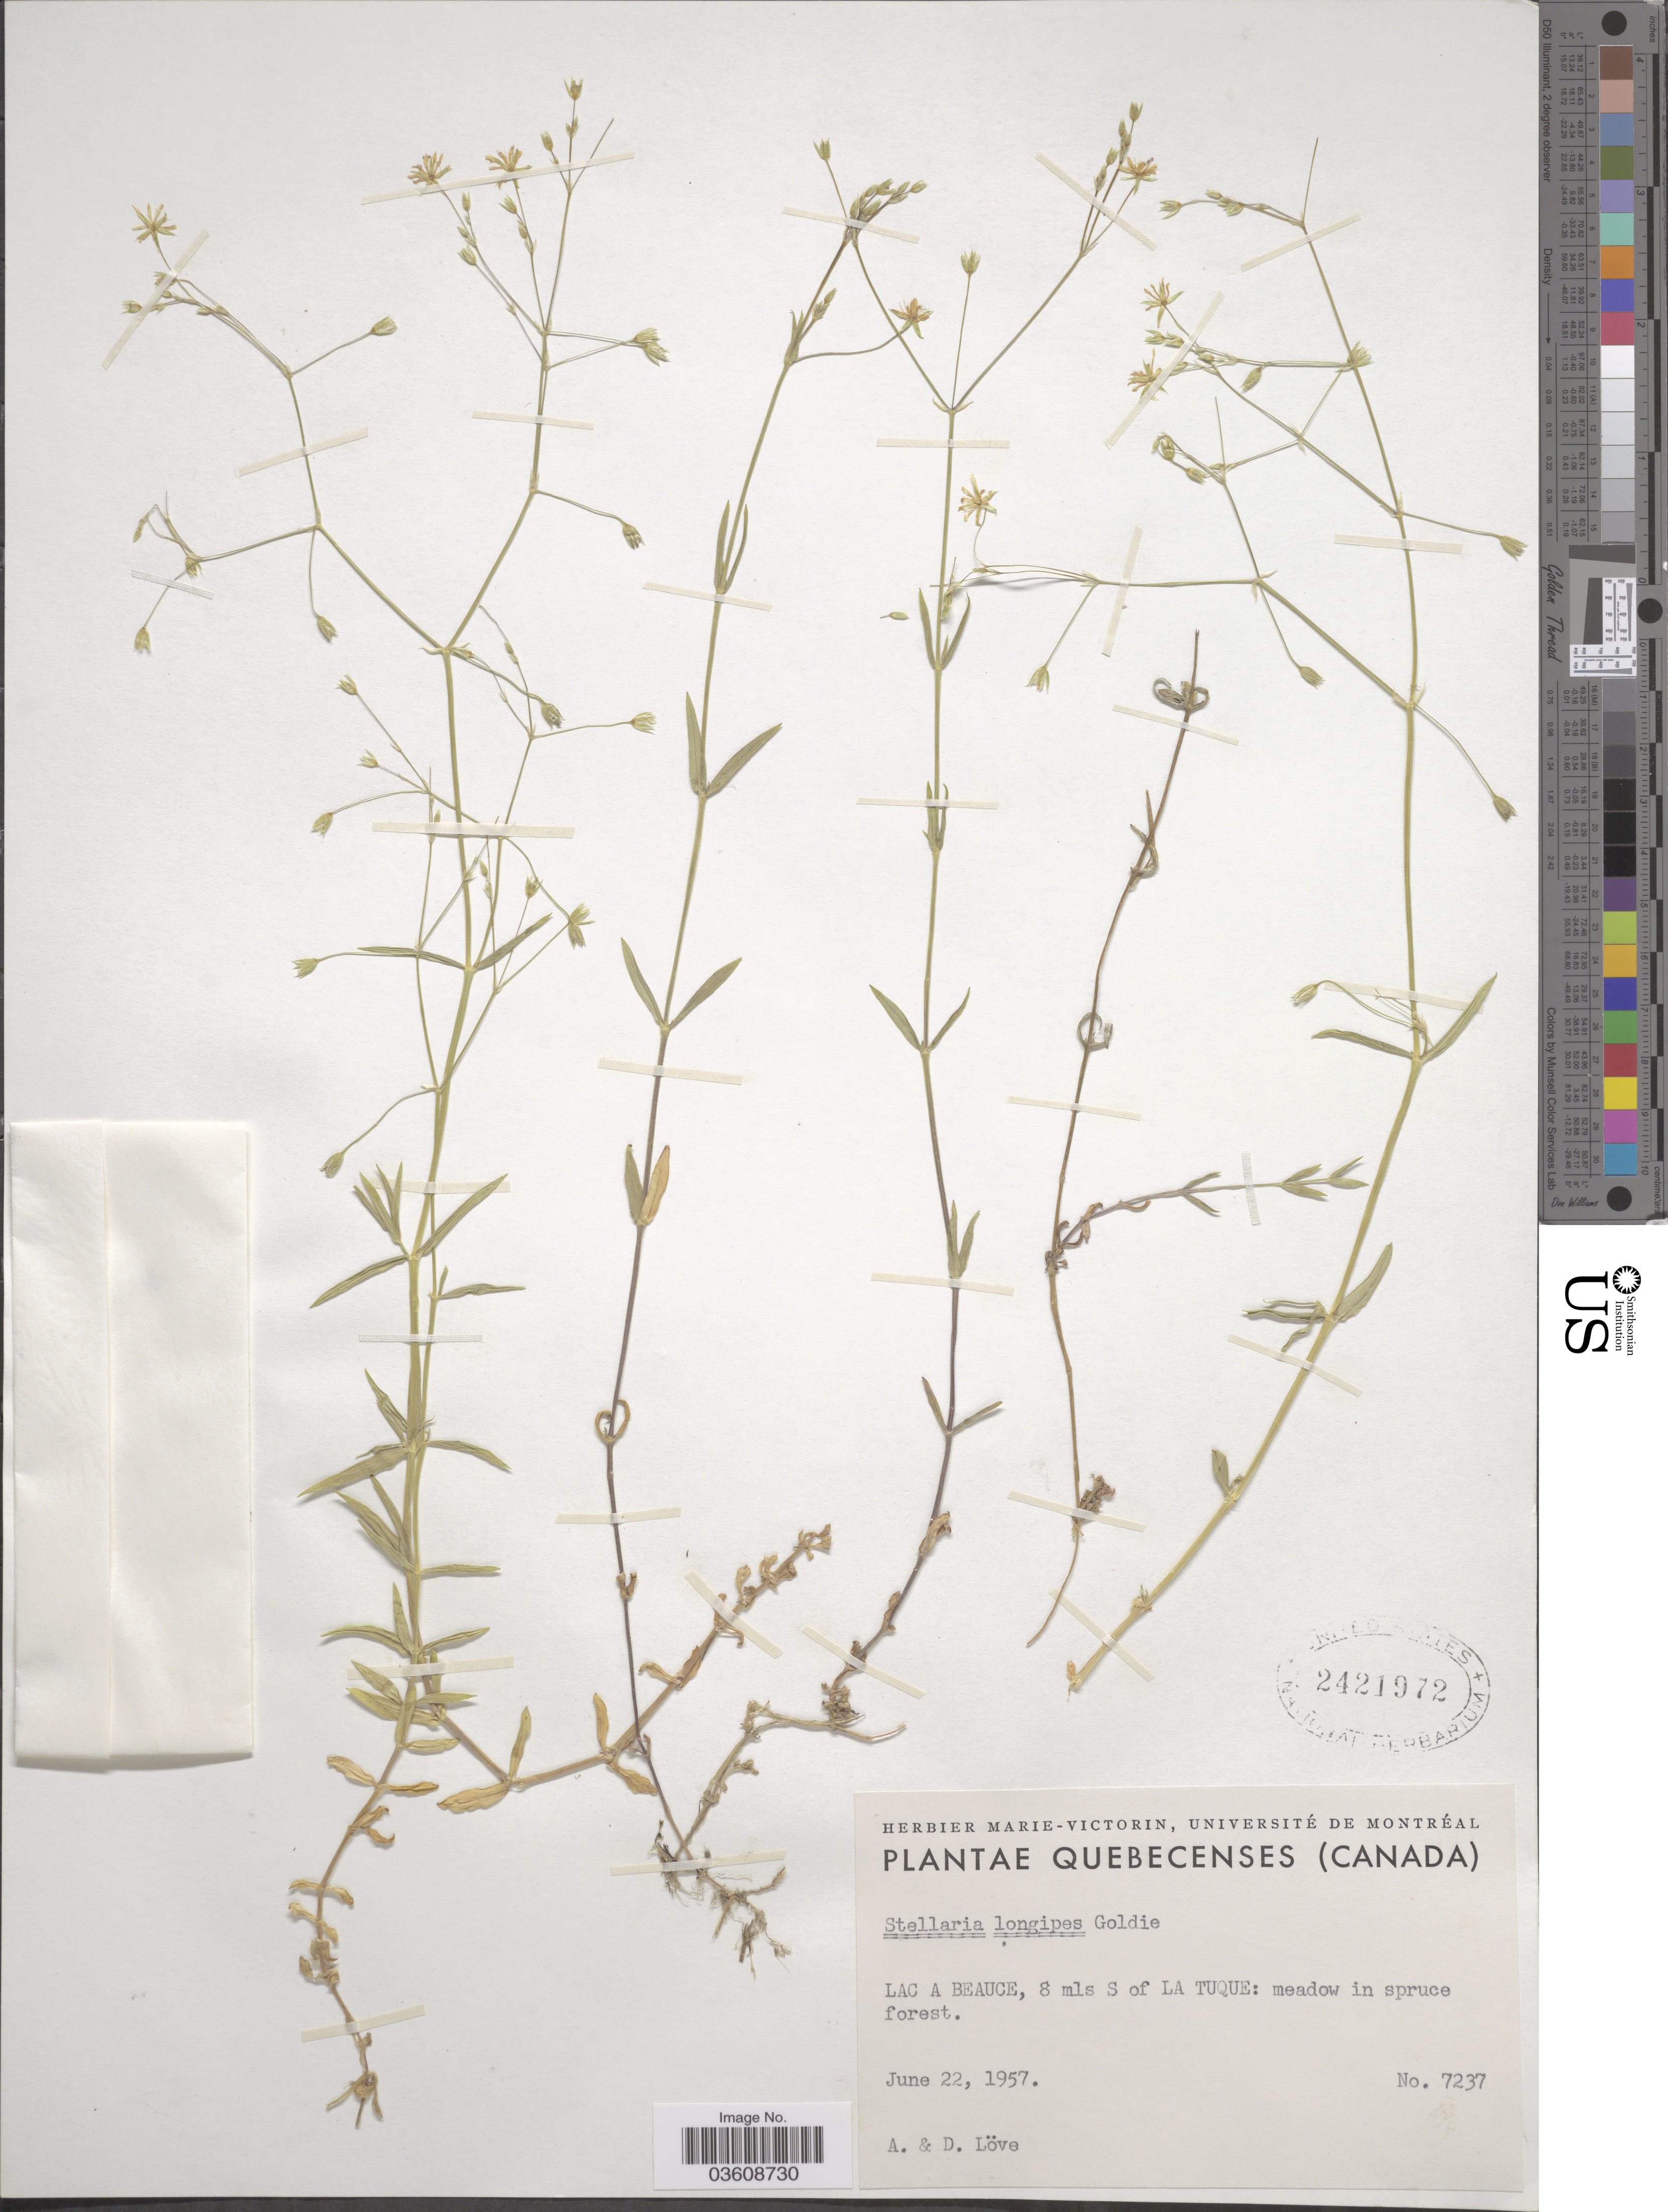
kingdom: Plantae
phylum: Tracheophyta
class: Magnoliopsida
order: Caryophyllales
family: Caryophyllaceae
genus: Stellaria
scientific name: Stellaria longipes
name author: Goldie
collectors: Á. Löve & D. Löve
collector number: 7237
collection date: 1957-06-22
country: Canada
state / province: Quebec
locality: Lac a Beauce, 8 mls S of La Tuque.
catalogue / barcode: US 2421972